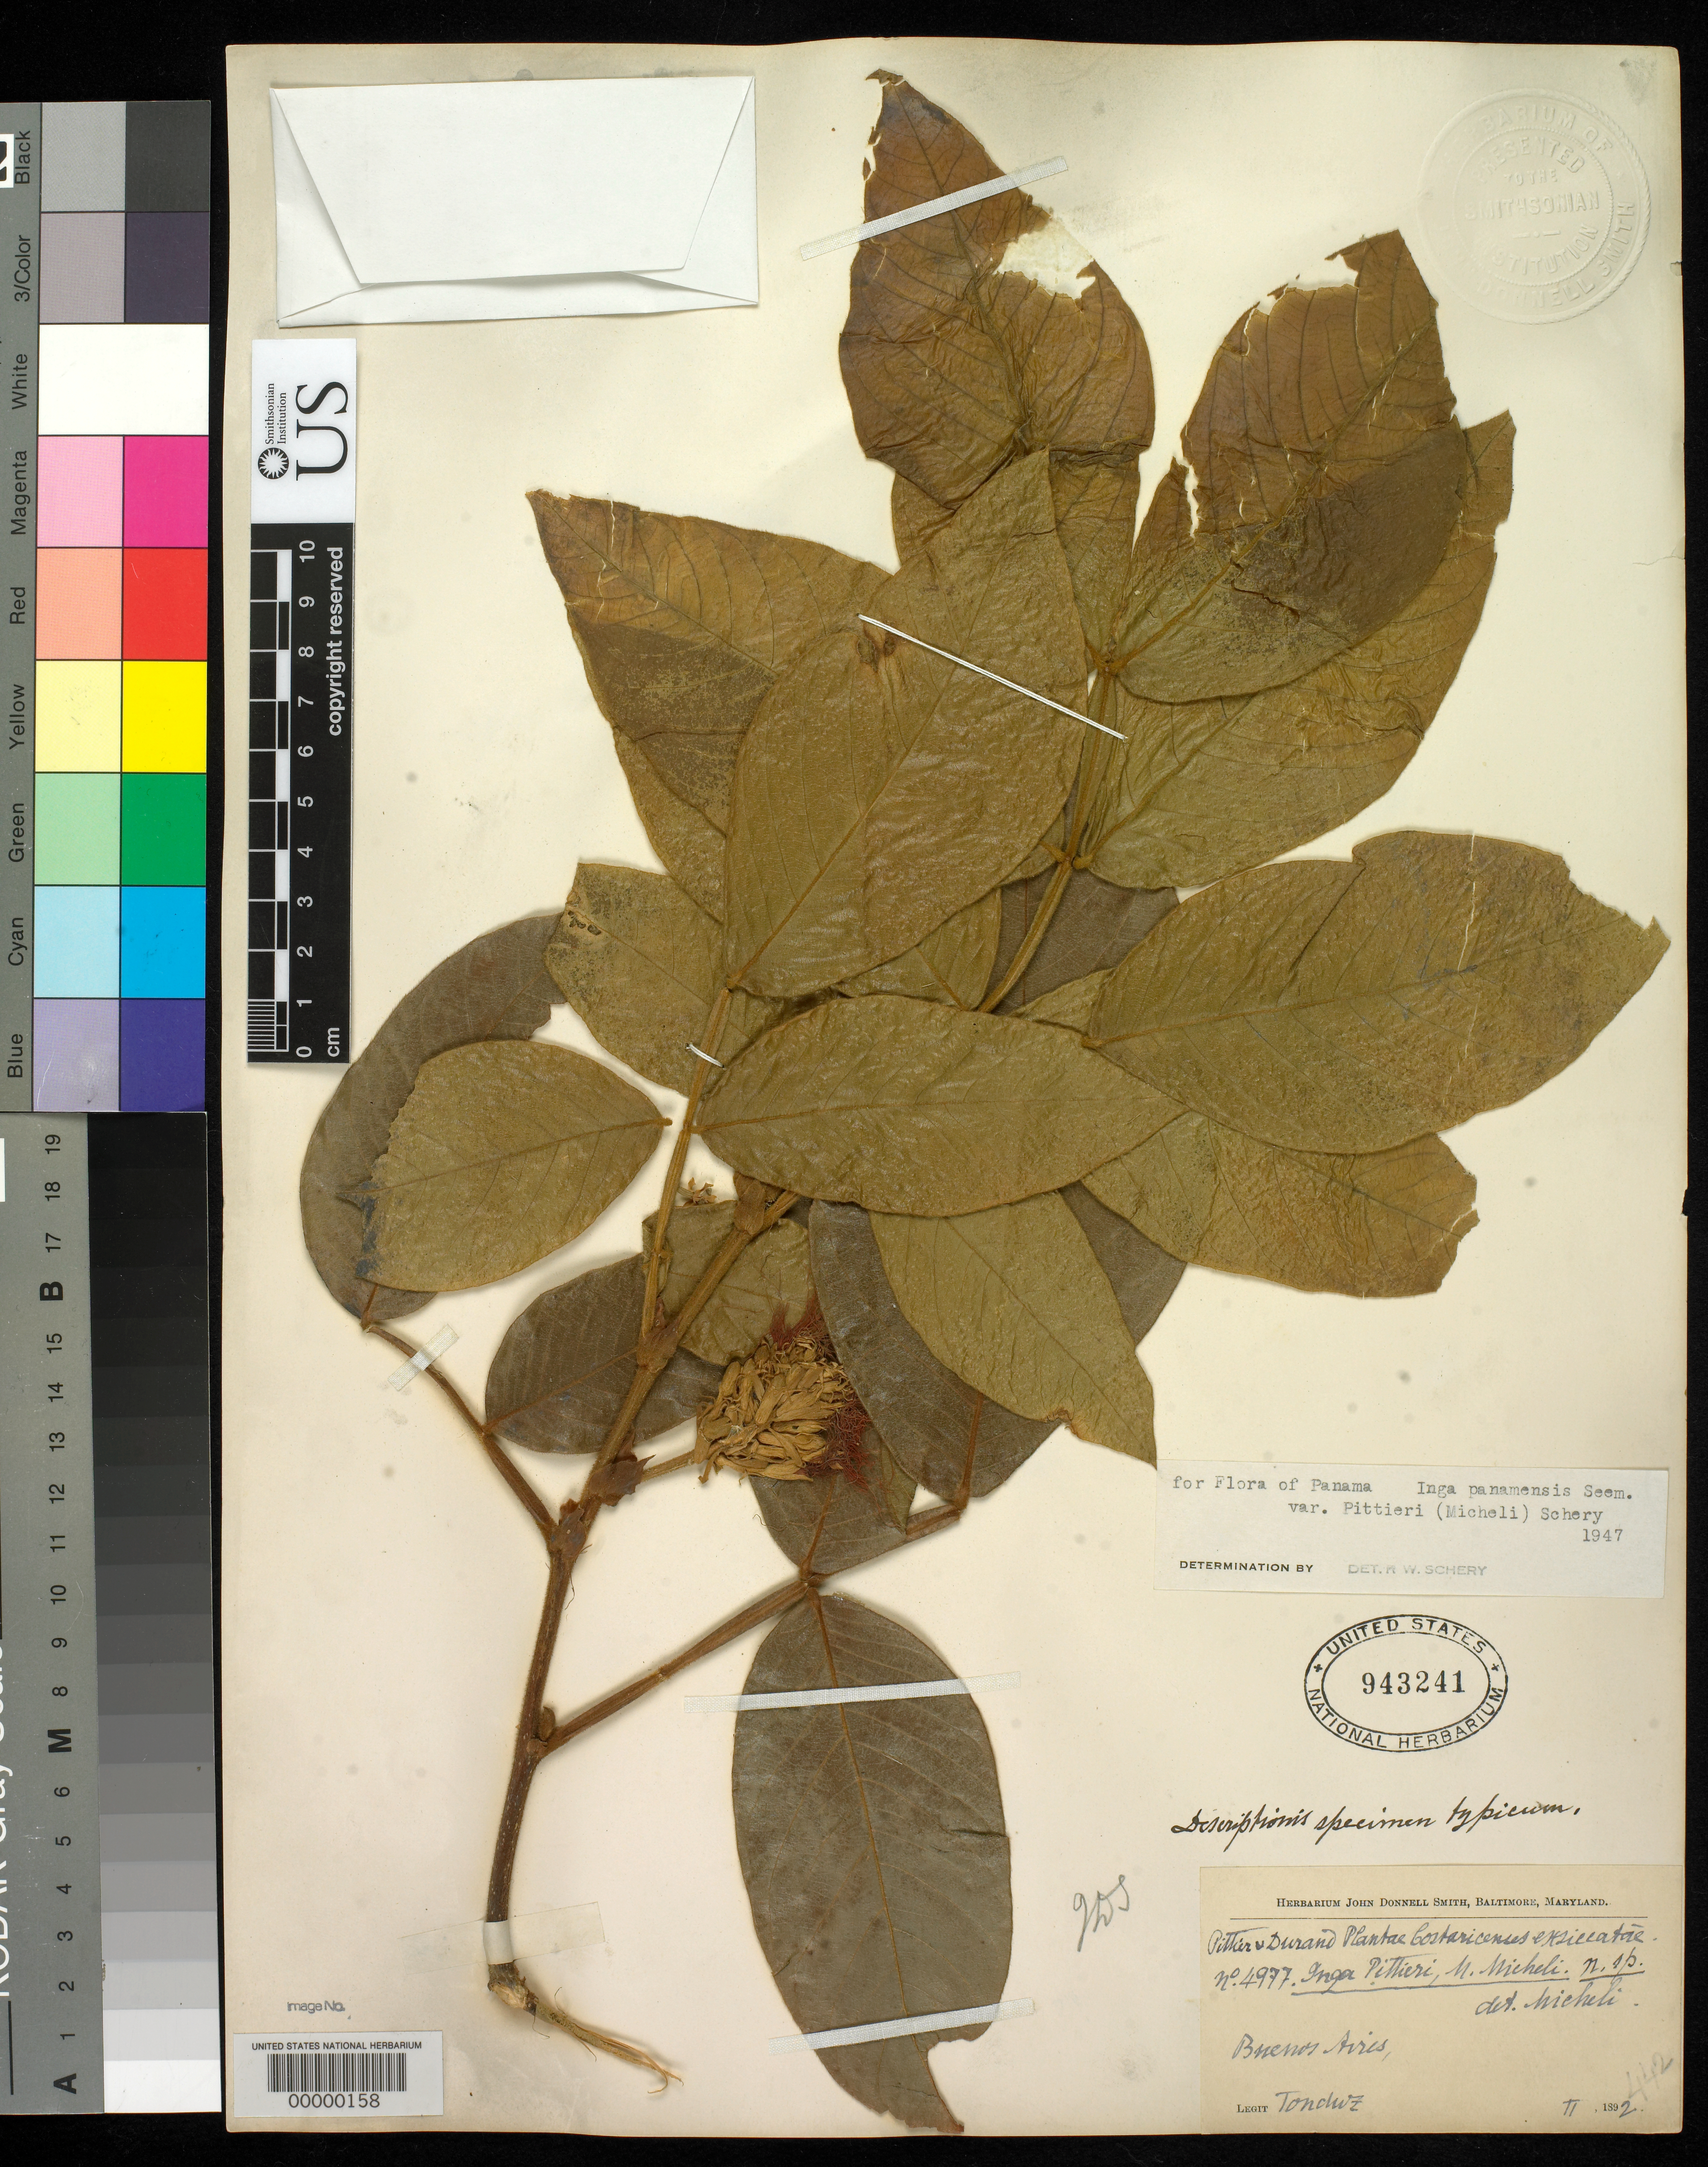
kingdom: Plantae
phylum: Tracheophyta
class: Magnoliopsida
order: Fabales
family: Fabaceae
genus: Inga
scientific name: Inga pittier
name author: Micheli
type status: Isotype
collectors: A. Tonduz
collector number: Pittier 4977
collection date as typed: Feb 1892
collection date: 1892-02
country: Costa Rica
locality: Buenos Aires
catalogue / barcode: US 943241